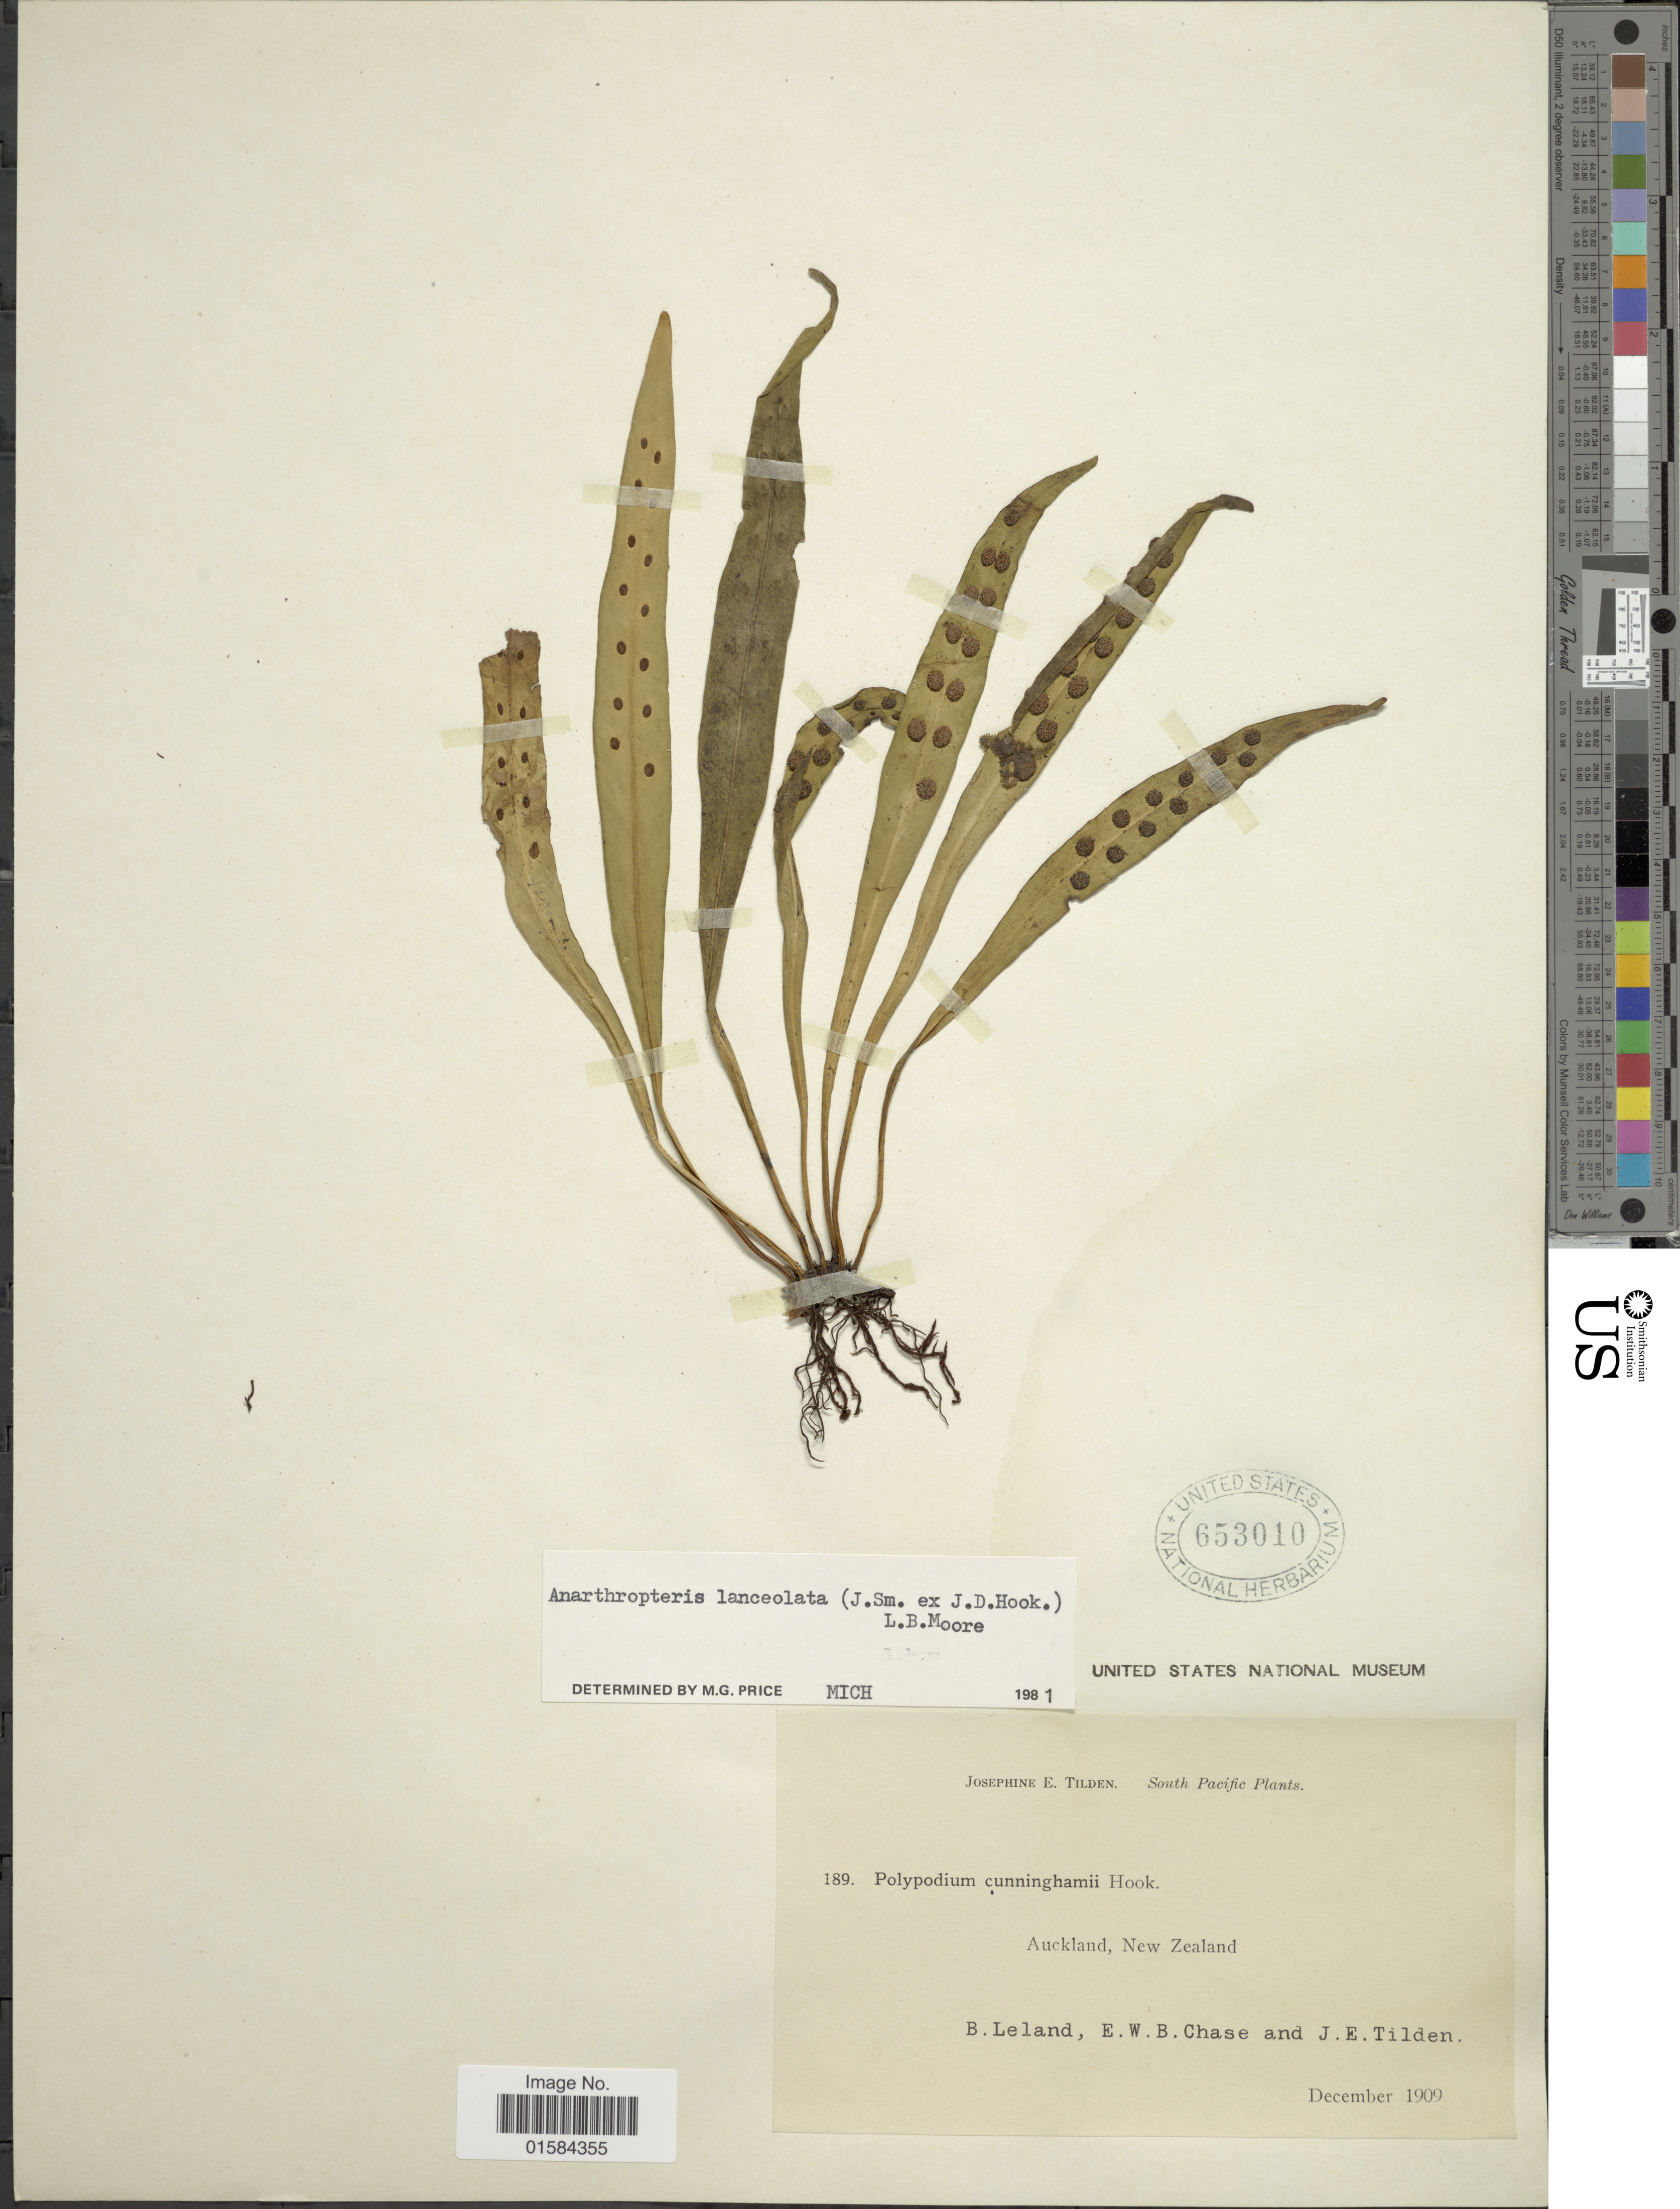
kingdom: Plantae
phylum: Tracheophyta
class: Polypodiopsida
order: Polypodiales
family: Polypodiaceae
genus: Loxogramme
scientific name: Loxogramme lanceolata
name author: (Sw.) C. Presl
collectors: E. W. Chase & J. E. Tilden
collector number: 189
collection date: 1909-12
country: New Zealand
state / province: Auckland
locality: South Pacific, Auckland, New Zealand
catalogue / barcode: US 653010